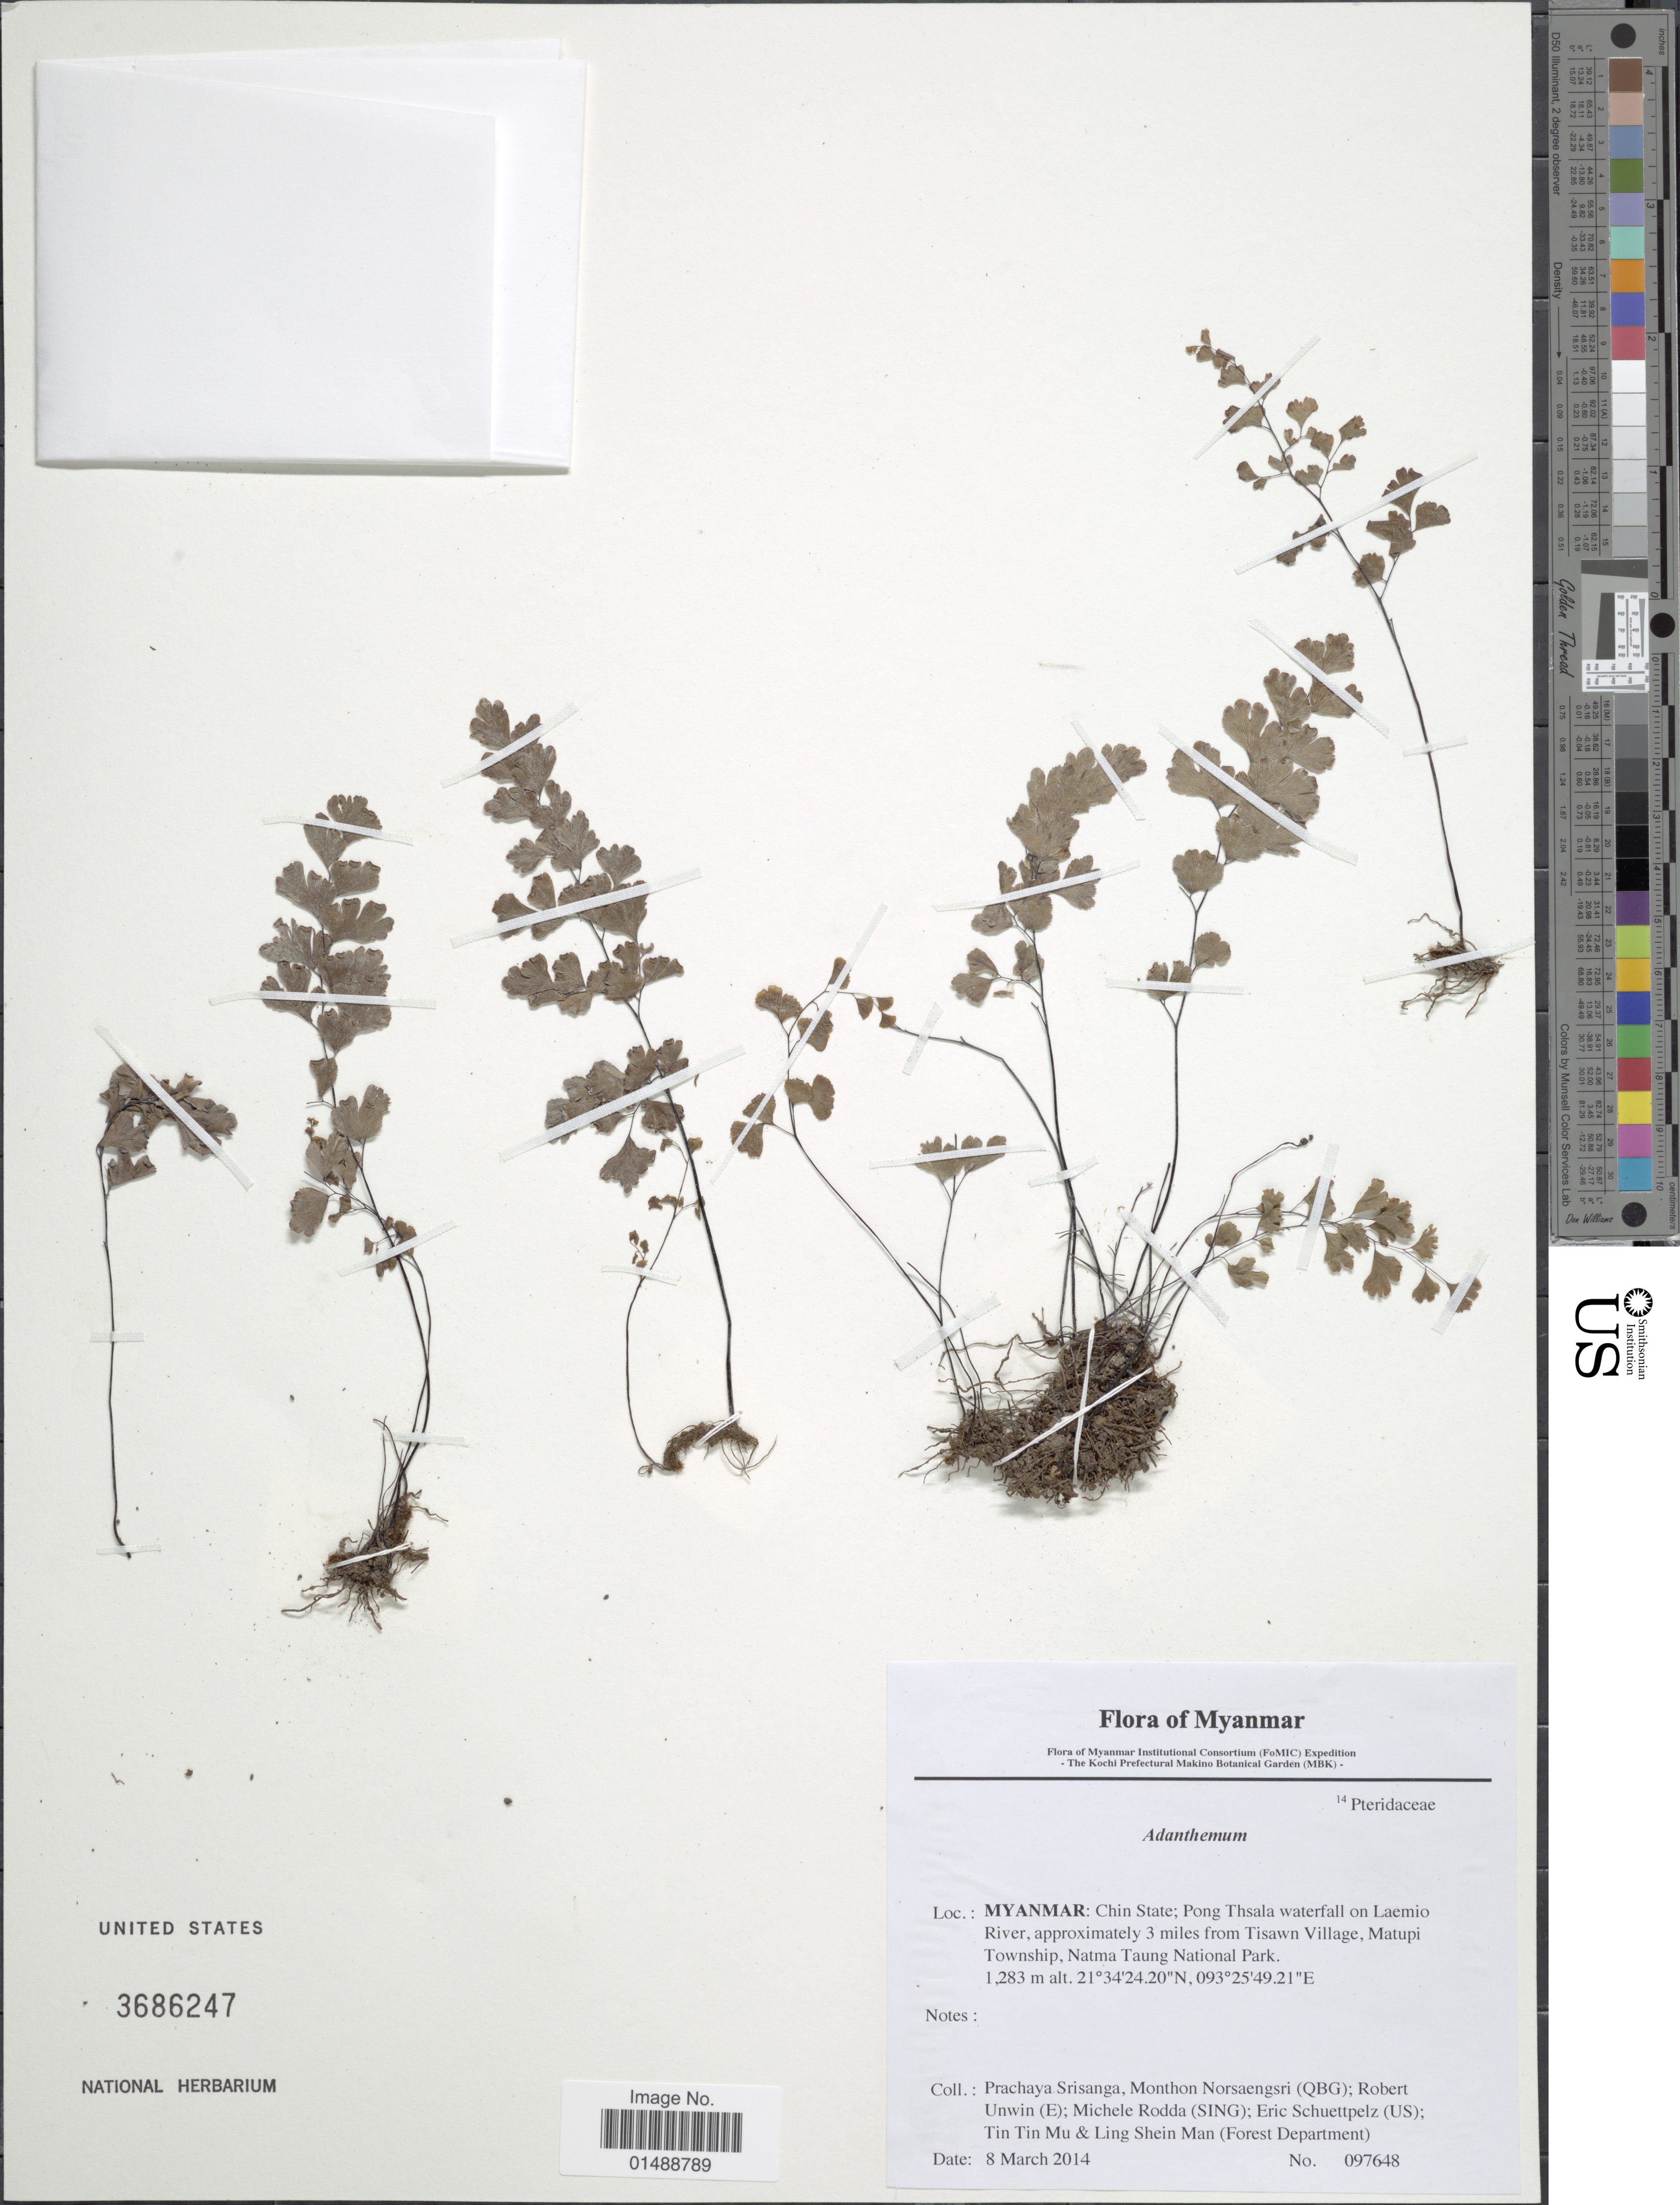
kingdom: Plantae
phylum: Tracheophyta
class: Polypodiopsida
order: Polypodiales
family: Pteridaceae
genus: Adiantum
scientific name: Adiantum sp.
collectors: P. Srisanga, M. Norsaengsri, R. Unwin, M. Rodda, E. Schuettpelz, Tin Tin Mu & Ling Shein Man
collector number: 97648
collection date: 2014-03-08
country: Myanmar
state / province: Chin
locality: Pong Thsala waterfall on Laemio River, approximately 3 miles from Tisawn Village, Matupi Township, Natma Taung National Park.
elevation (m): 1283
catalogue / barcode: US 3686247